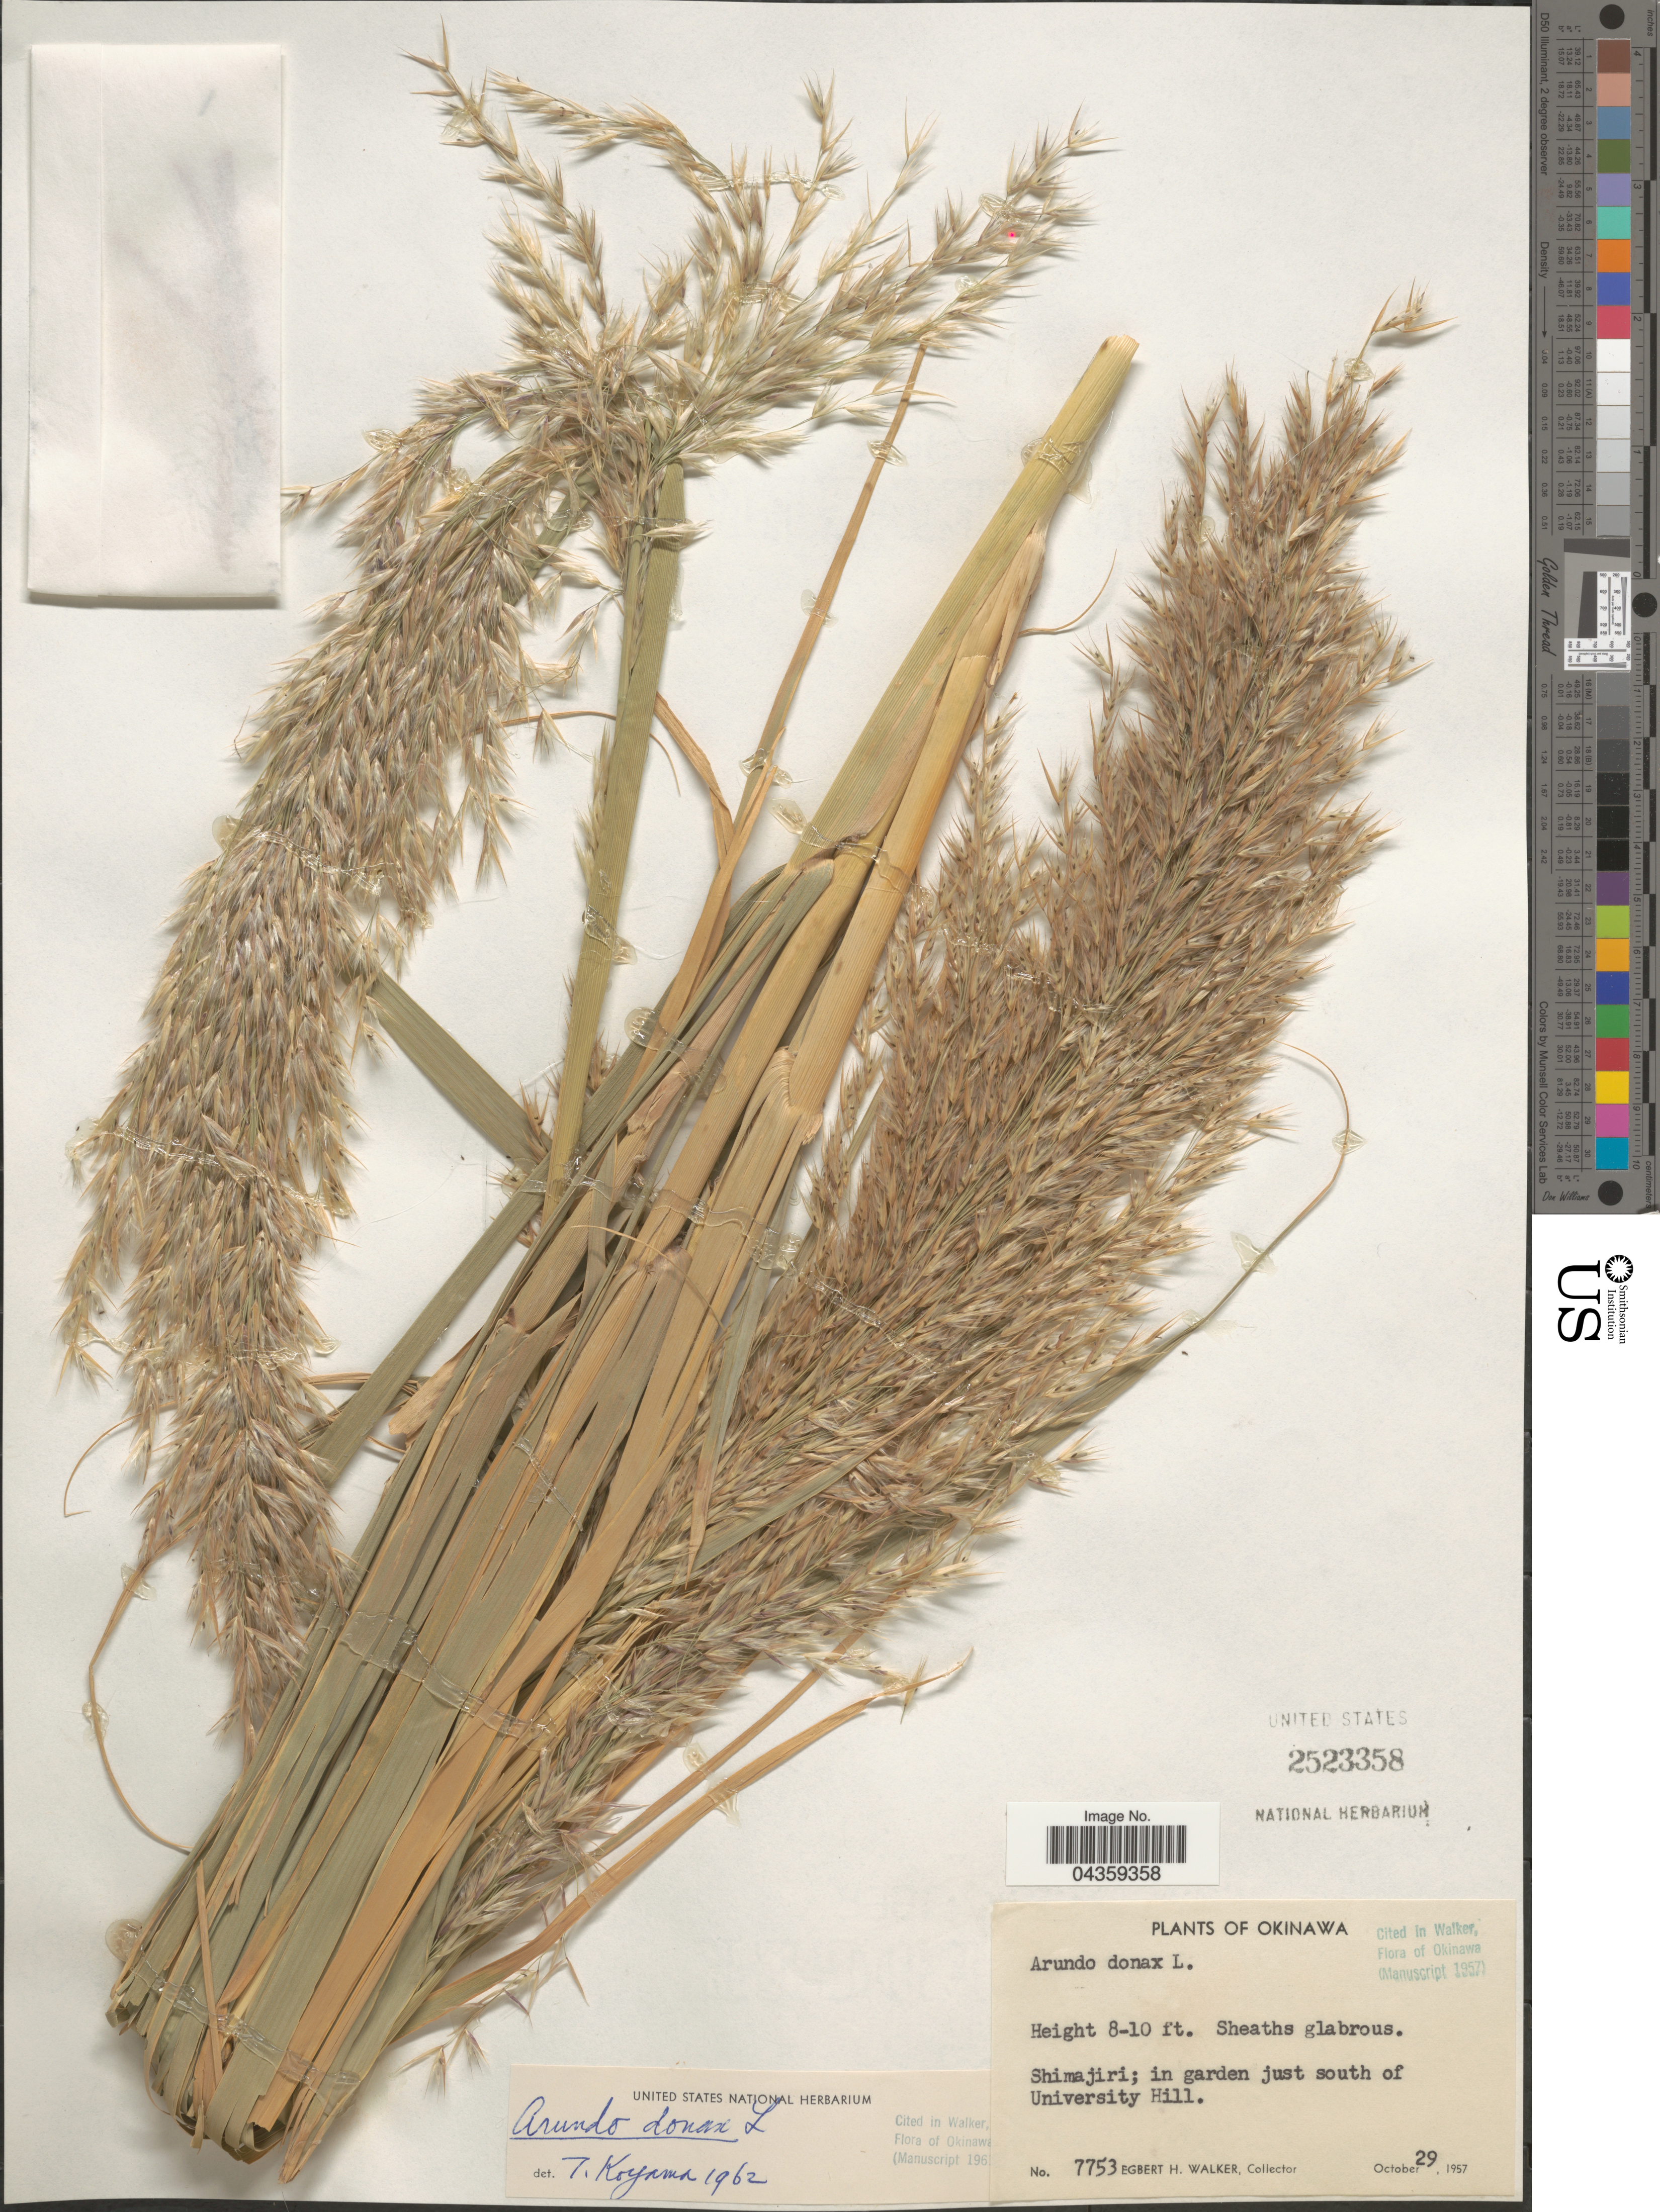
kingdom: Plantae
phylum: Tracheophyta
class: Liliopsida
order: Poales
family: Poaceae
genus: Arundo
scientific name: Arundo donax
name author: L.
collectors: E. H. Walker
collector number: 7753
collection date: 1957-10-29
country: Japan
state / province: Okinawa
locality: Shimajiri; in garden just south of University hill.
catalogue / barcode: US 2523358